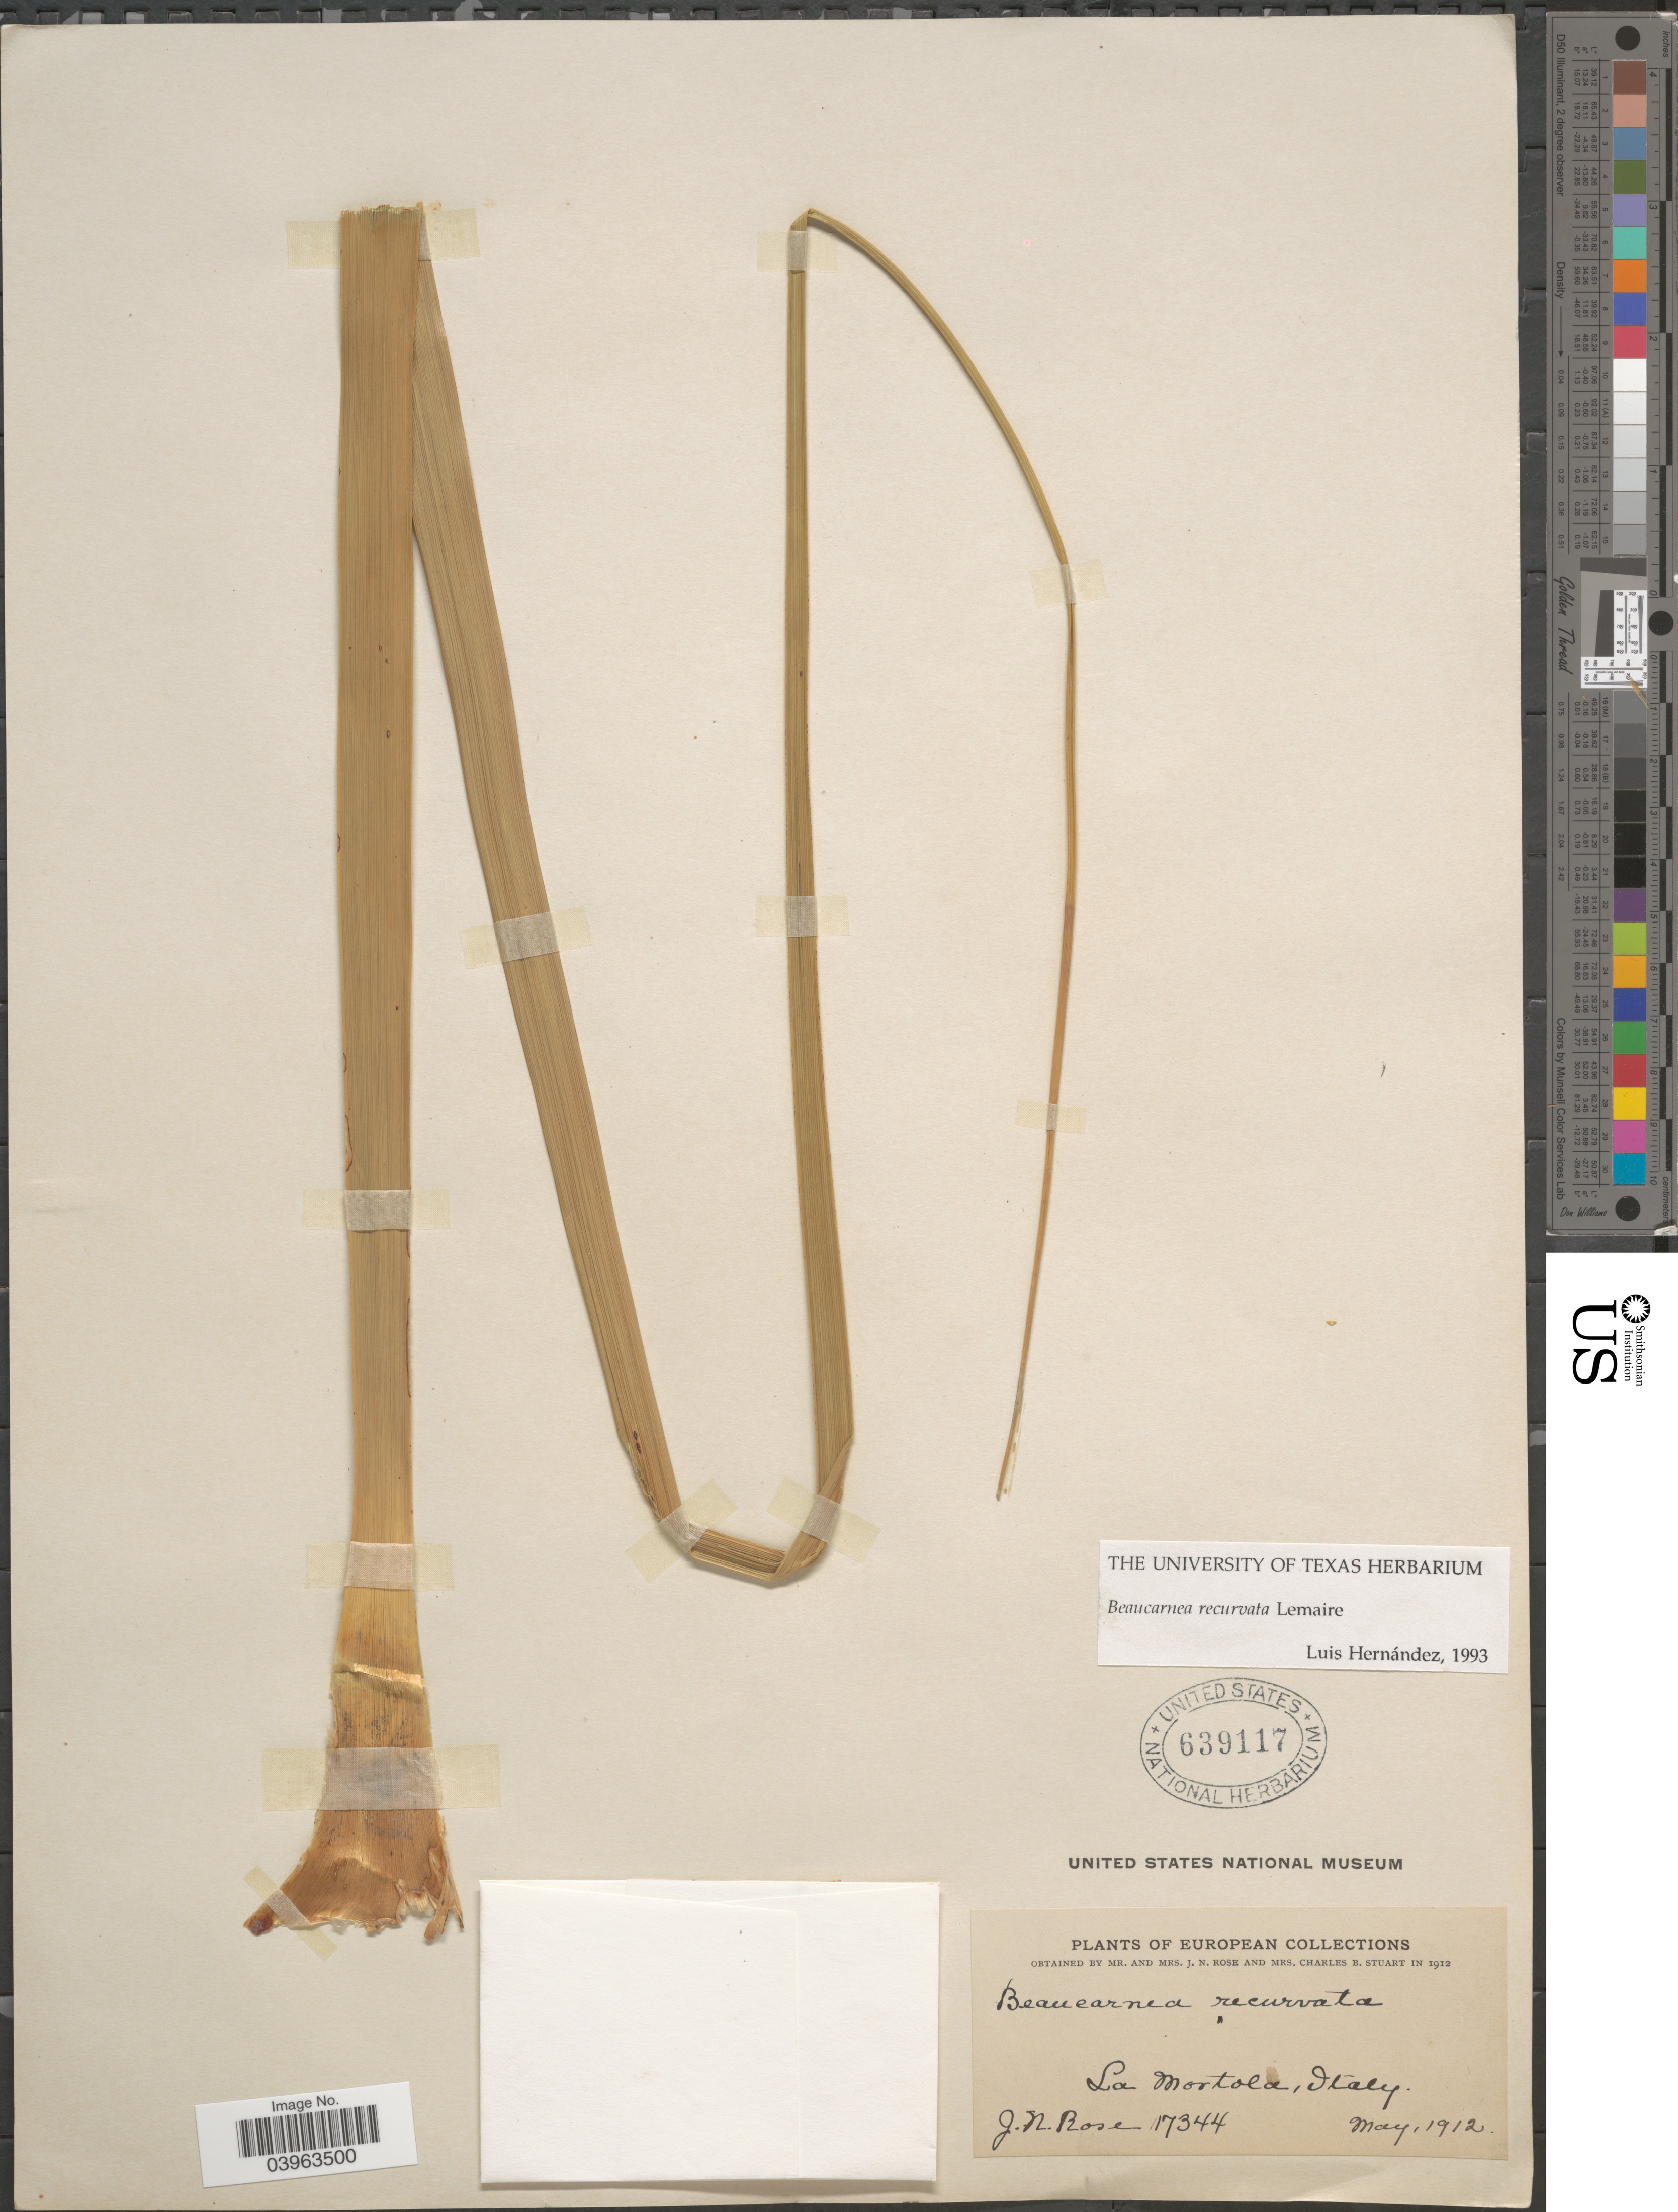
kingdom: Plantae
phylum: Tracheophyta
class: Liliopsida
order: Asparagales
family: Asparagaceae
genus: Beaucarnea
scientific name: Beaucarnea recurvata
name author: Lem.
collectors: J. N. Rose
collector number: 17344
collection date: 1912-05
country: Italy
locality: La Mortola.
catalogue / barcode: US 639117